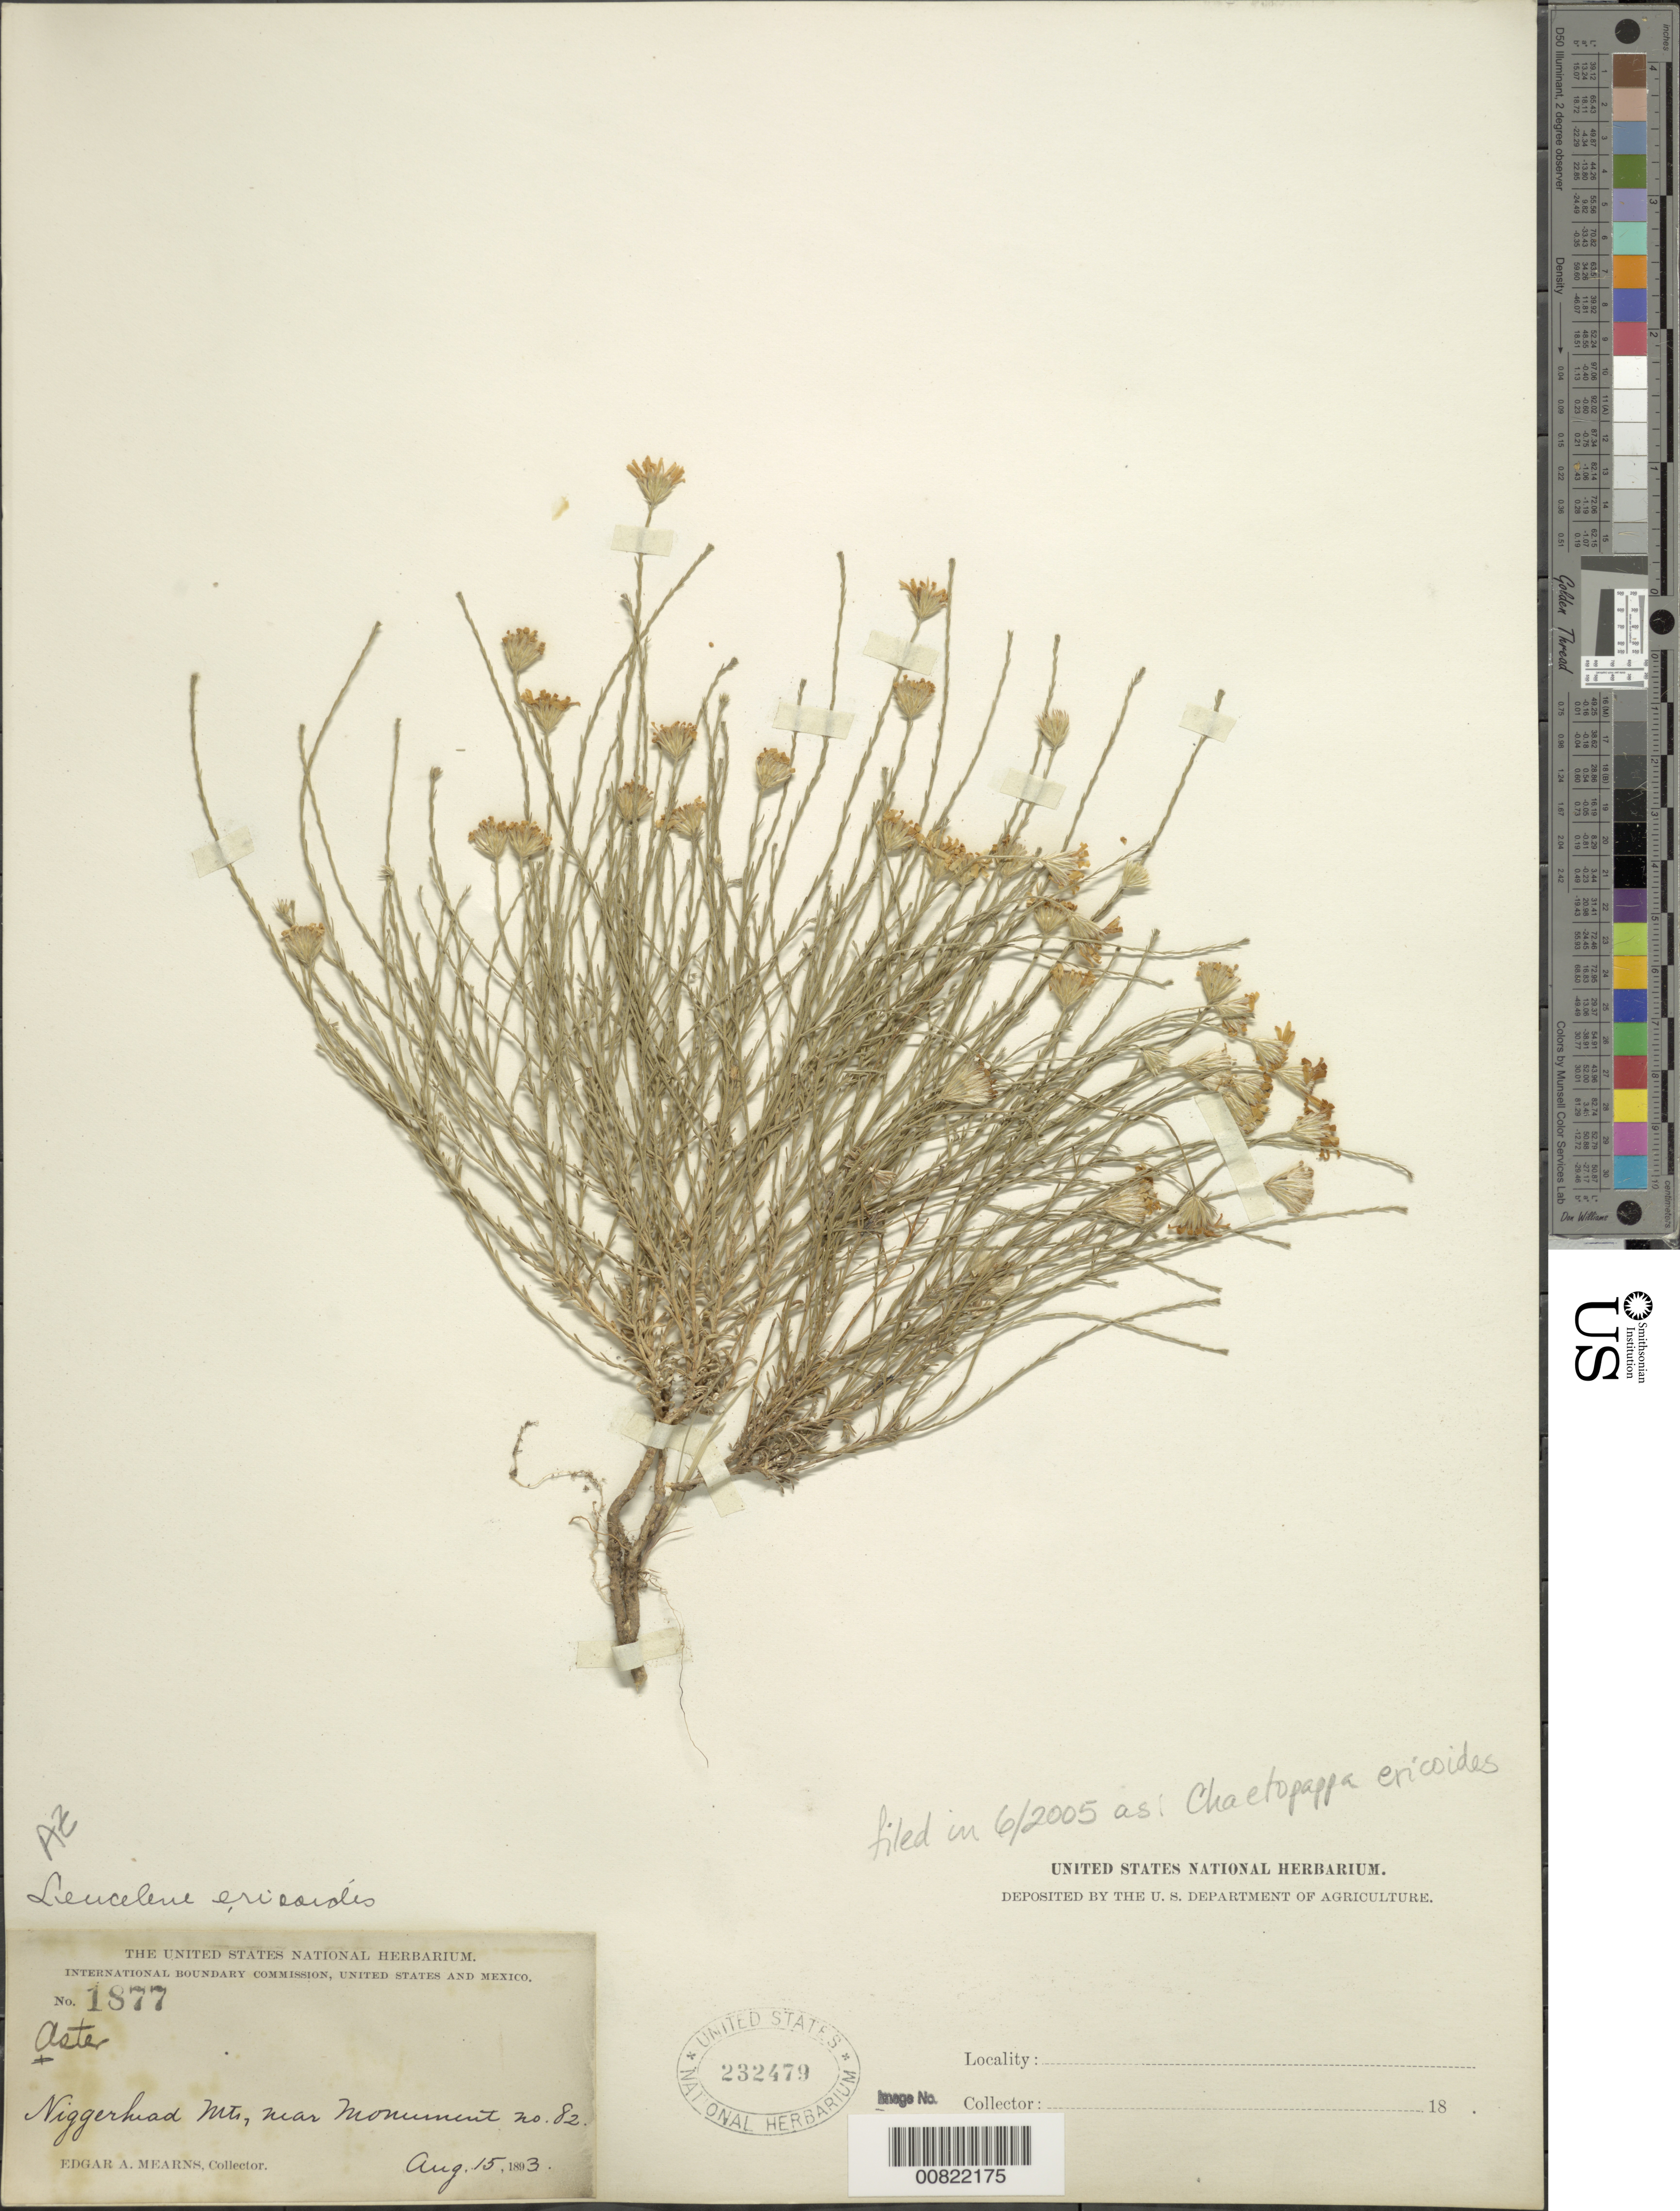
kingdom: Plantae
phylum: Tracheophyta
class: Magnoliopsida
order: Asterales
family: Asteraceae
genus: Chaetopappa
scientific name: Chaetopappa ericoides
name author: (Torr.) G.L. Nesom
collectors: E. A. Mearns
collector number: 1877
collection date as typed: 15 Aug 1893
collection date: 1893-08-15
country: United States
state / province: Arizona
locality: Niggerhead Mts., near monument no. 82.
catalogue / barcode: US 232479